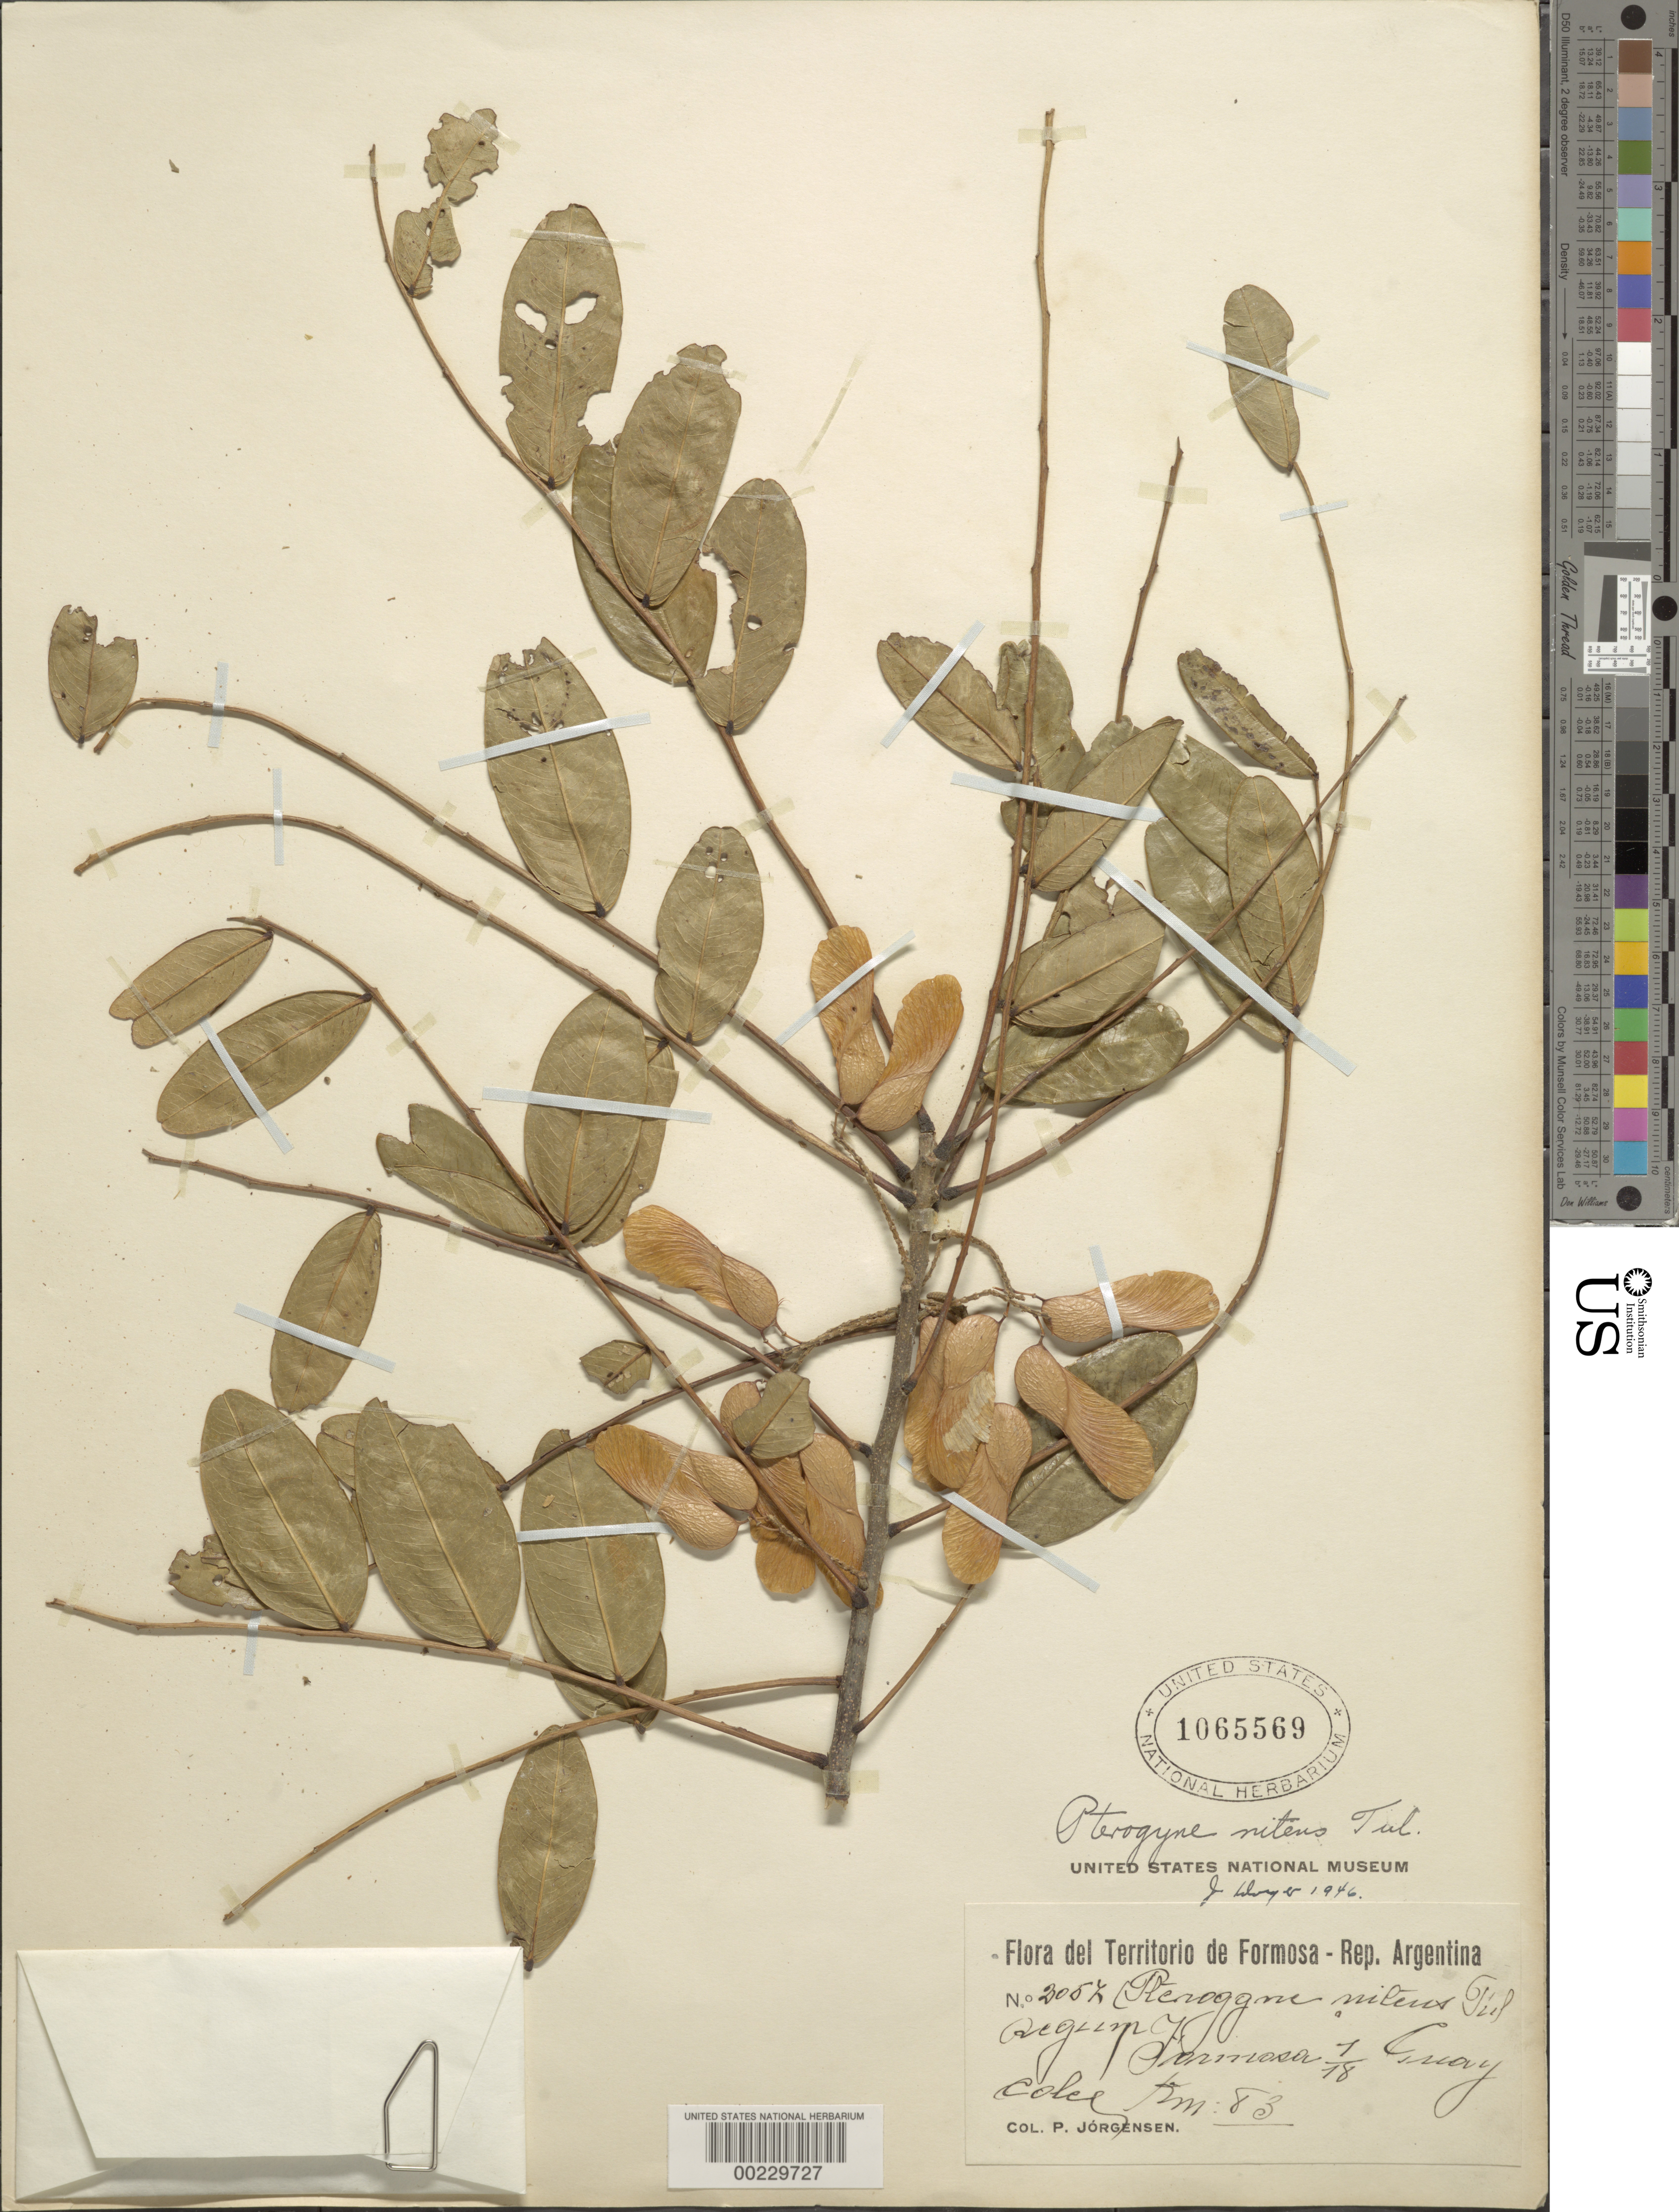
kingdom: Plantae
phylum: Tracheophyta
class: Magnoliopsida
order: Fabales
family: Fabaceae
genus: Pterogyne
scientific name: Pterogyne nitens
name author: Tul.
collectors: P. Jorgensen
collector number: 2057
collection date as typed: Jul 1918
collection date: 1918-07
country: Argentina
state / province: Formosa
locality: Cuay Colce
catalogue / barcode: US 1065569